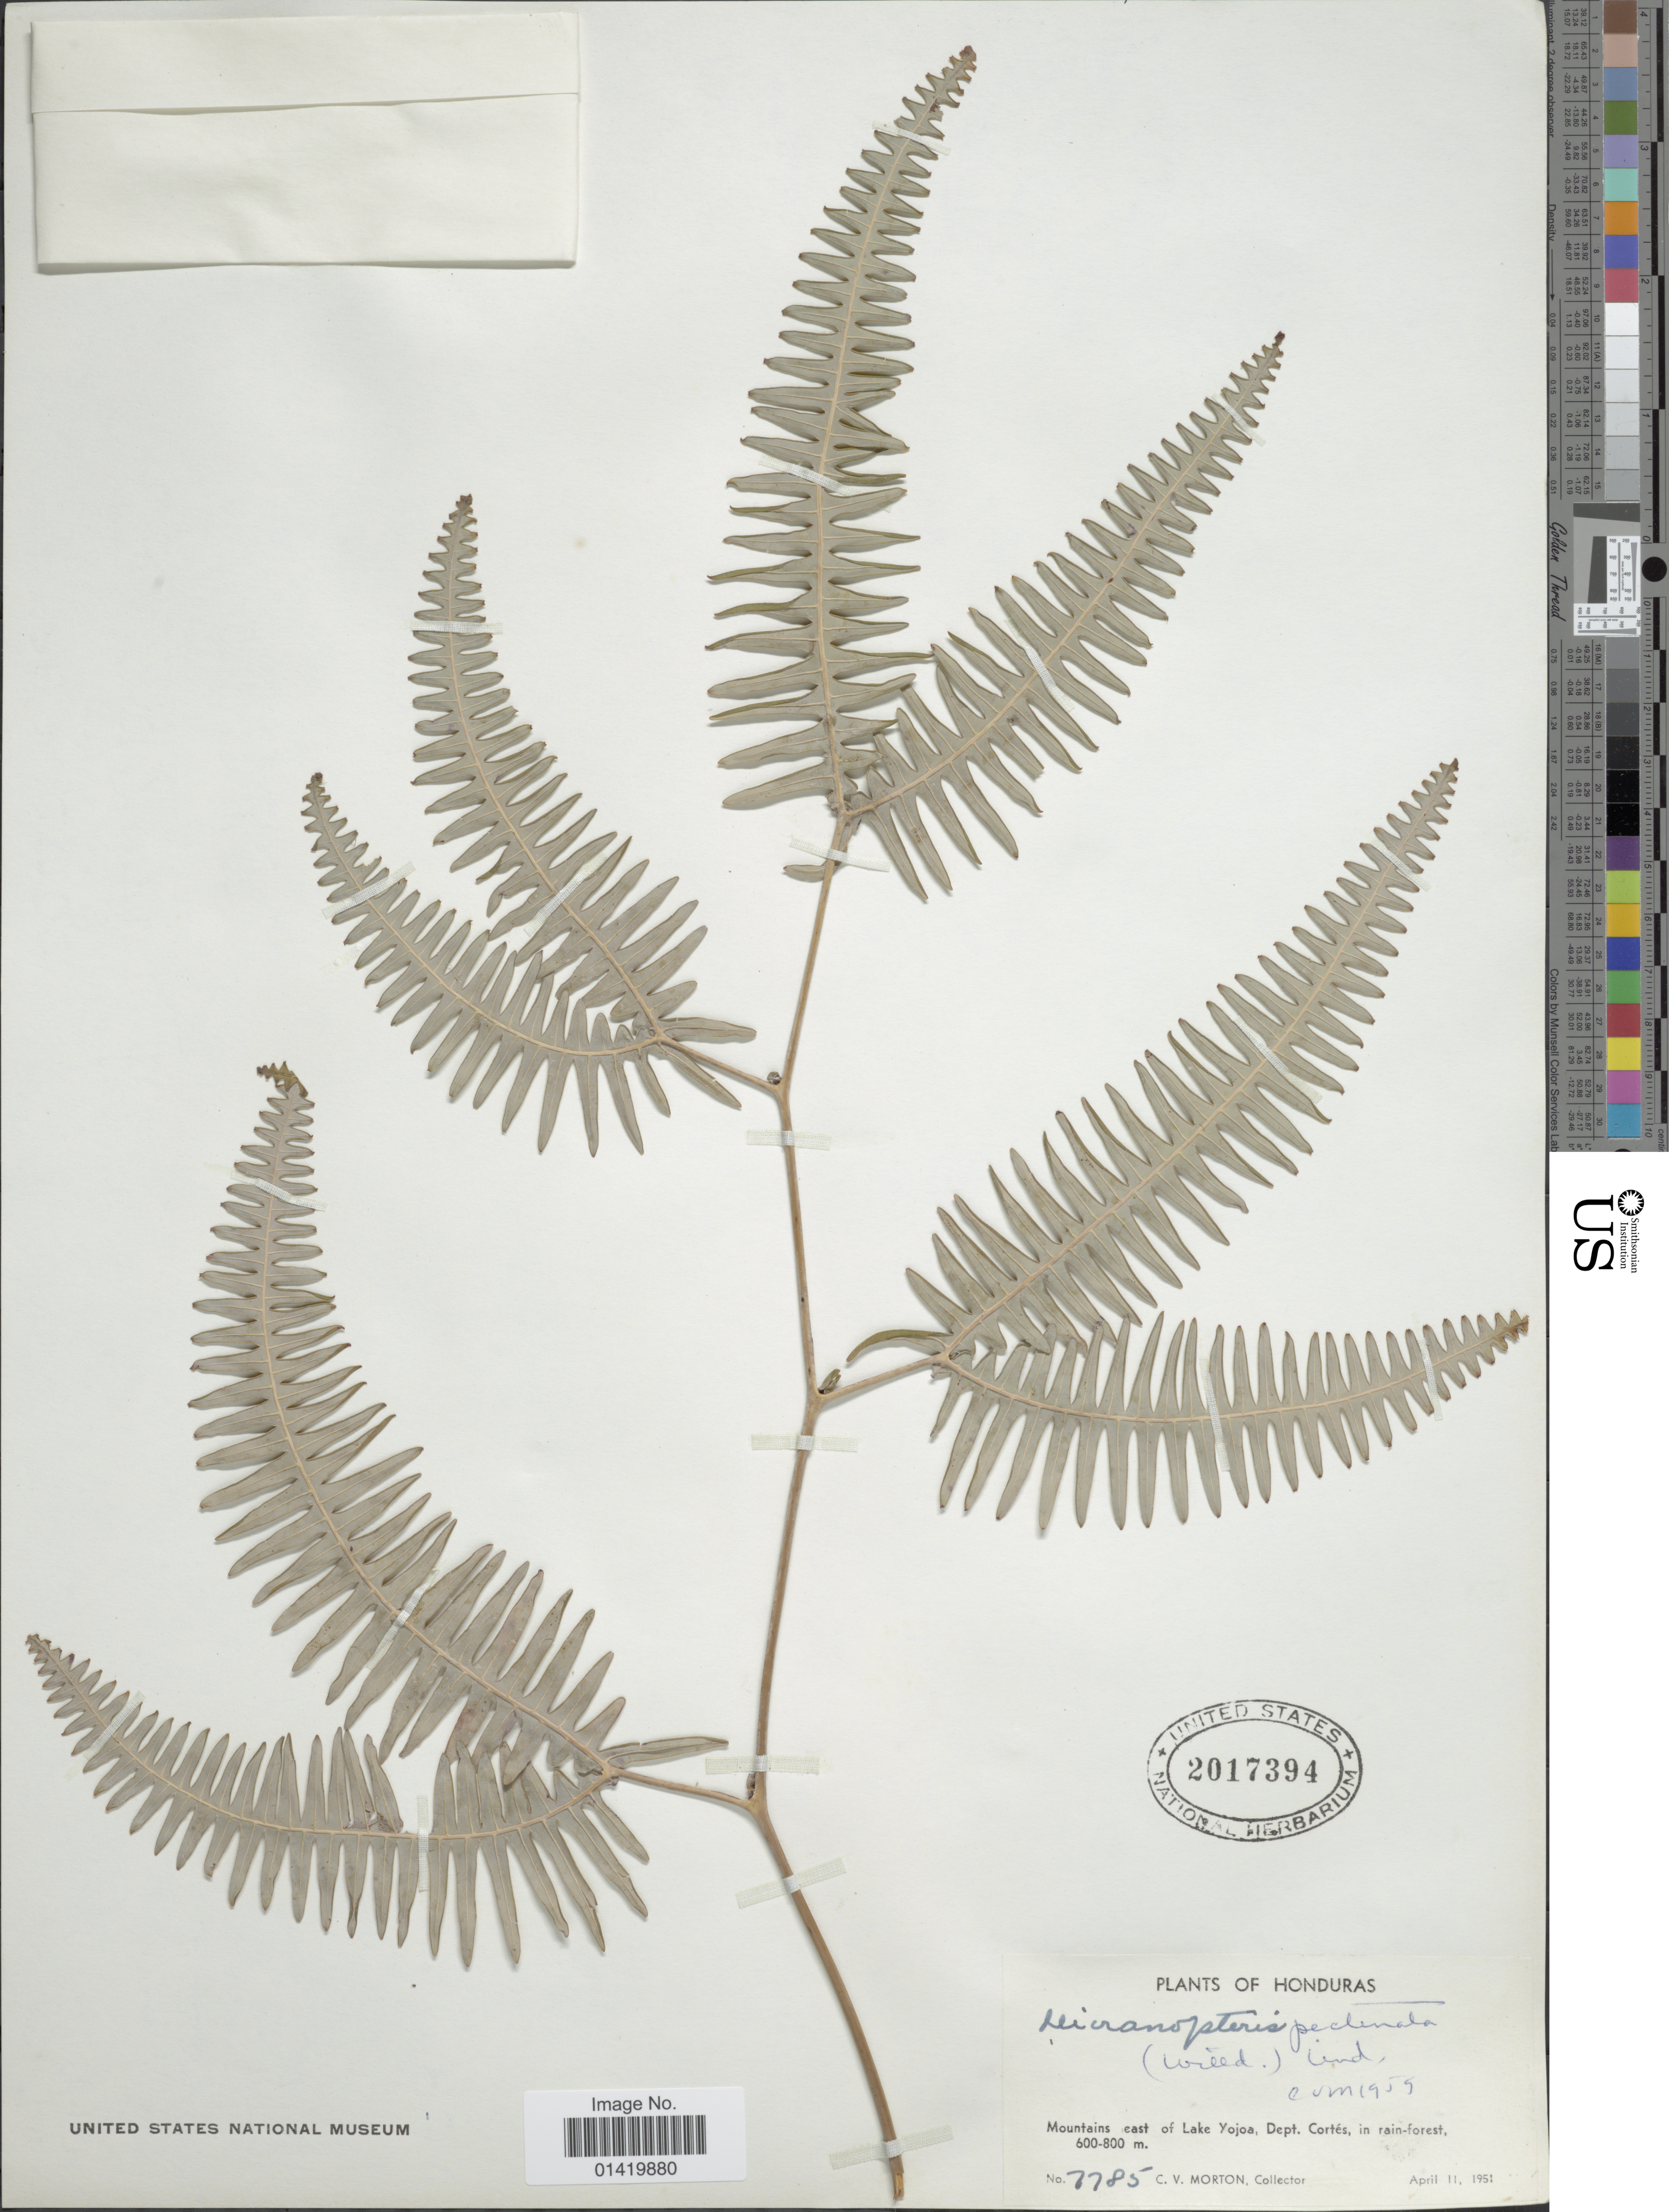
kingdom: Plantae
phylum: Tracheophyta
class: Polypodiopsida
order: Gleicheniales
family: Gleicheniaceae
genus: Gleichenella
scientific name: Gleichenella pectinata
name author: (Willd.) Ching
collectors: C. V. Morton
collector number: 7785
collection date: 1951-04-11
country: Honduras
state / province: Cortés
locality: Mountains east of Lake Yojoa,Dept. Cortés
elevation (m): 600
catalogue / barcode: US 2017394